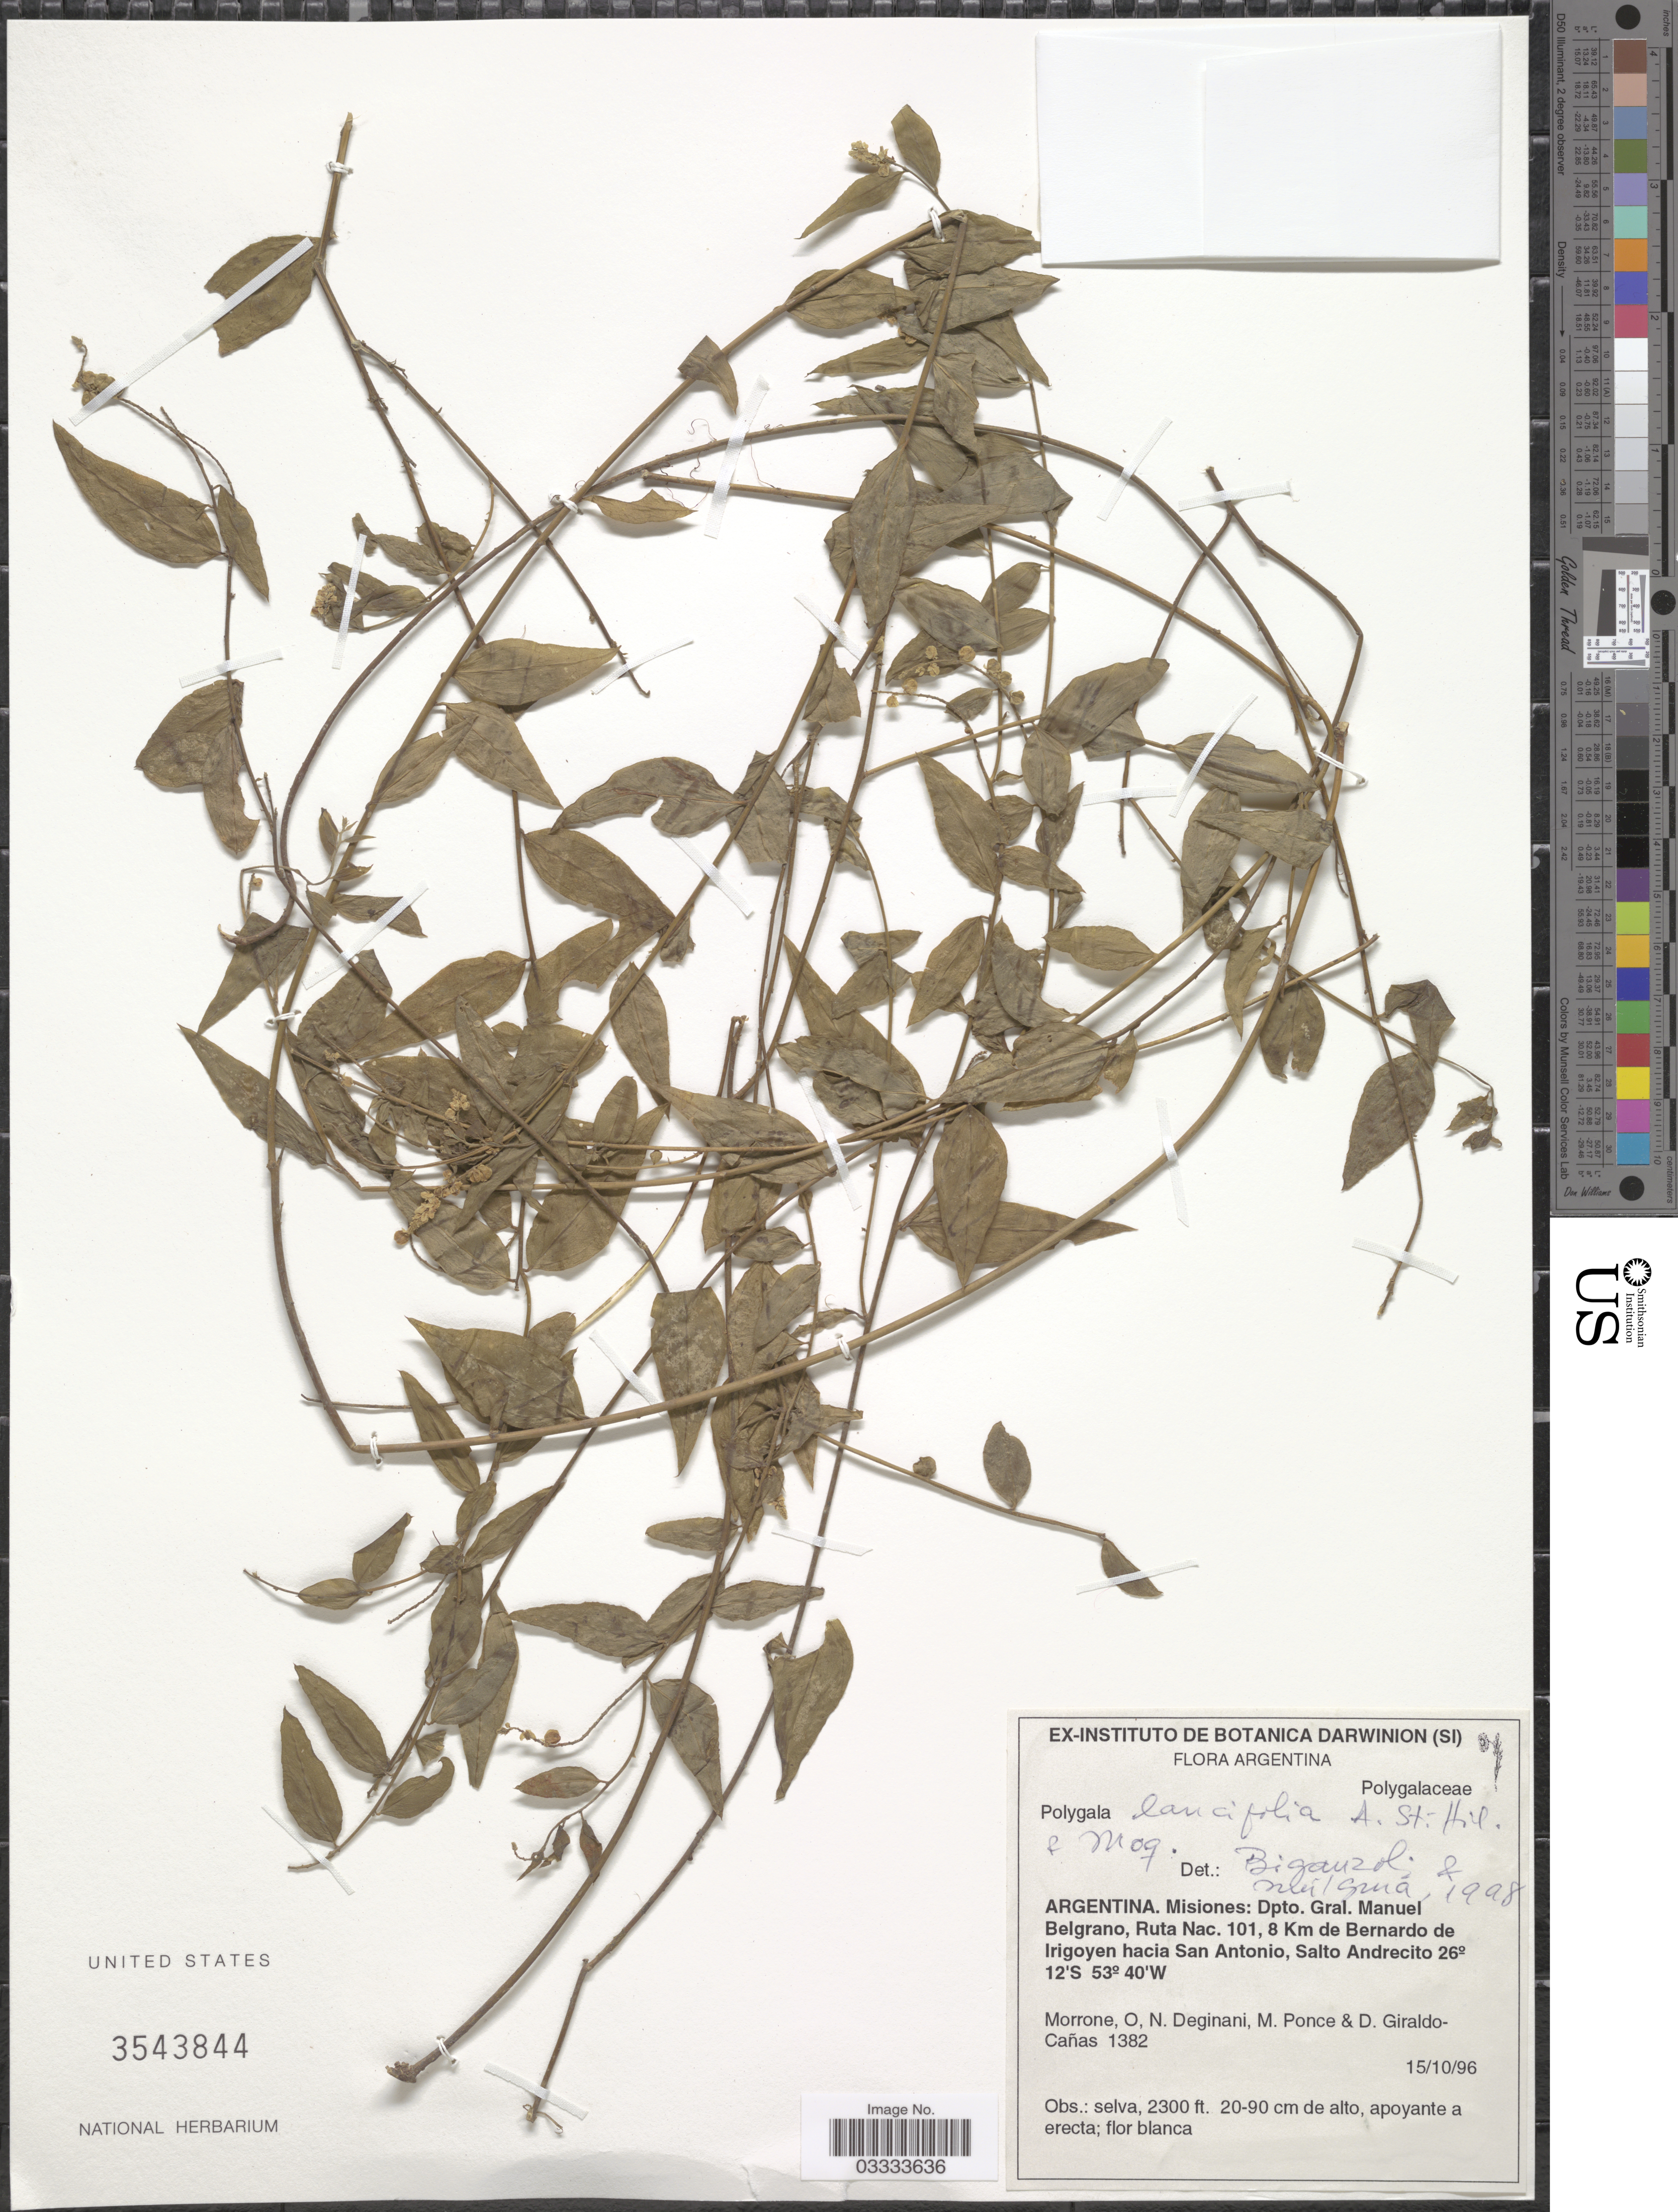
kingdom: Plantae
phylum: Tracheophyta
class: Magnoliopsida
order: Fabales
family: Polygalaceae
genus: Polygala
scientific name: Polygala lancifolia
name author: A. St.-Hil. & Moq.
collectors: O. N. Morrone, N. Deginiani, M. Ponce & D. Giraldo-Cañas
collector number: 1382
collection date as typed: Transcribed d/m/y: 15/10/96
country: Argentina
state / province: Misiones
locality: Dpto. Gral. Manuel Belgrano, Ruta Nac. 101, 8 Km de Bernardo de Irigoyen hacia San Antonio, Salto Andrecito.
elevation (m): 701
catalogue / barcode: US 3543844